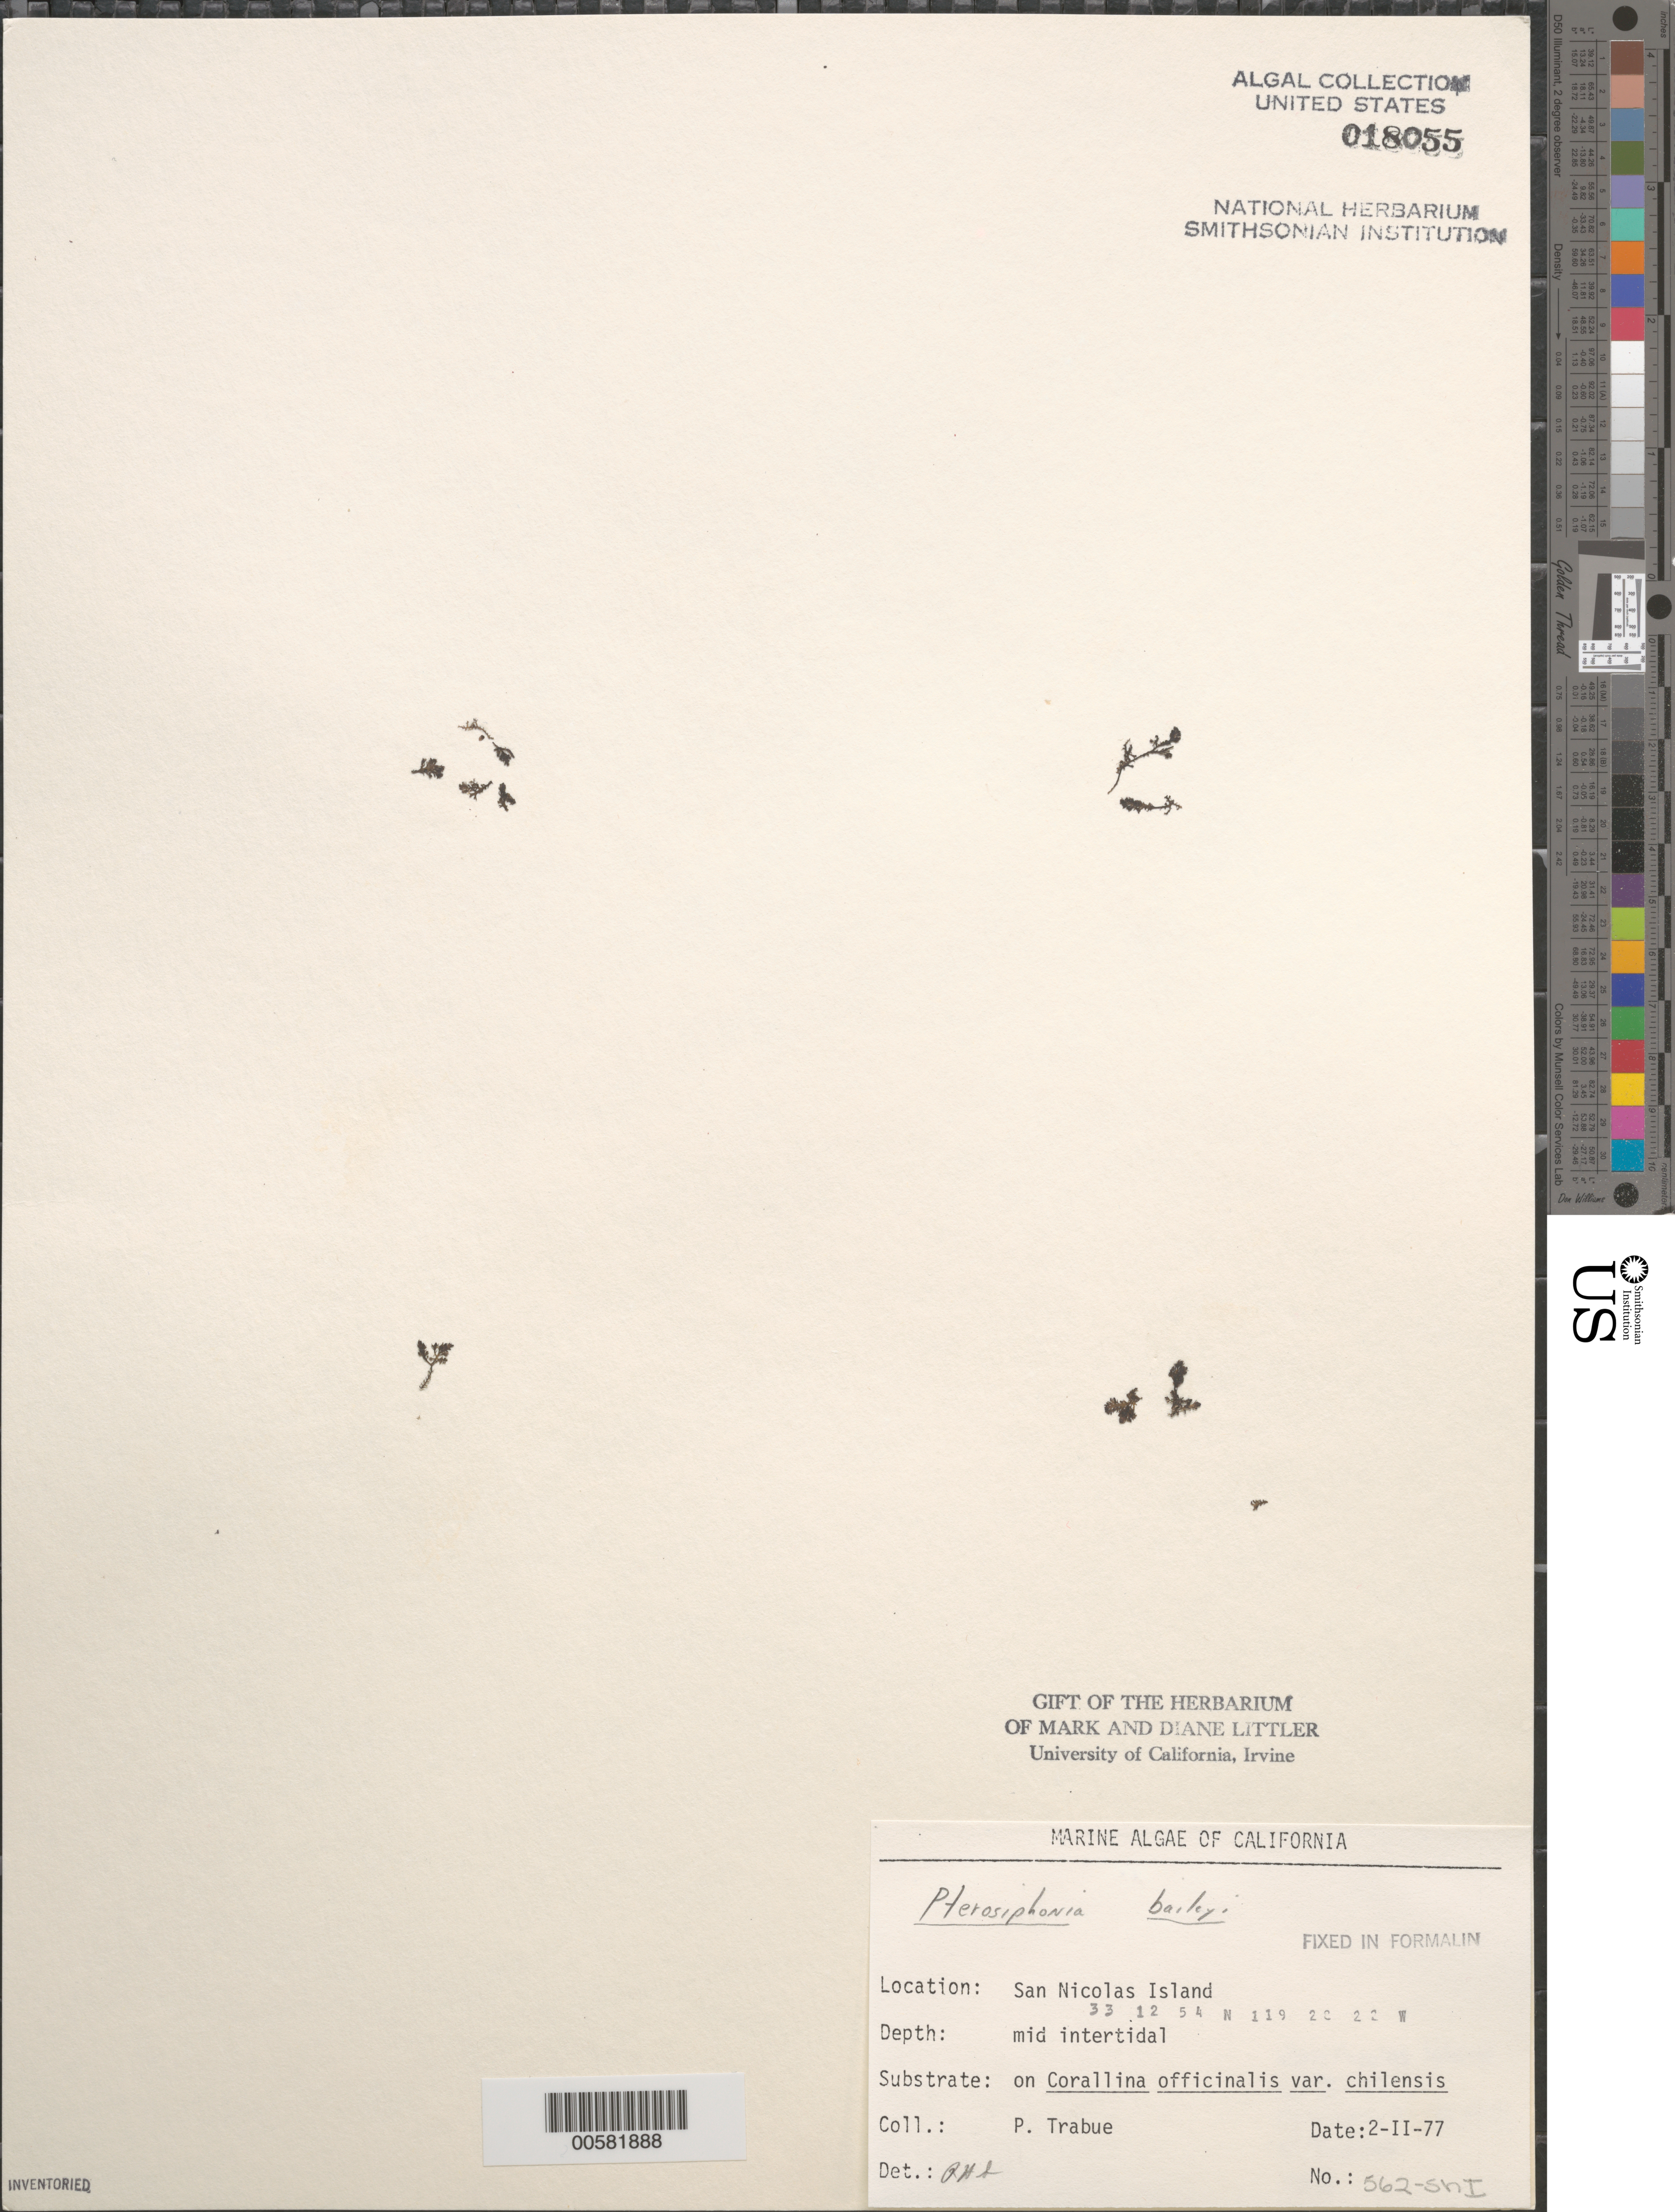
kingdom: Plantae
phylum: Rhodophyta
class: Florideophyceae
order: Ceramiales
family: Rhodomelaceae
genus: Symphyocladiella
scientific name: Symphyocladiella baileyi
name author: (Harvey) D.E.Bustamante et al.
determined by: Algae name updating Project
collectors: P. J. Trabue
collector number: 562-sni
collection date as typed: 02 Feb 1977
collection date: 1977-02-02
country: United States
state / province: California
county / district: Ventura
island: San Nicolas Island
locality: Dutch Harbor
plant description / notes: BLM-SOCALBIGHT Rocky Intertidal Survey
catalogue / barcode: US 18055